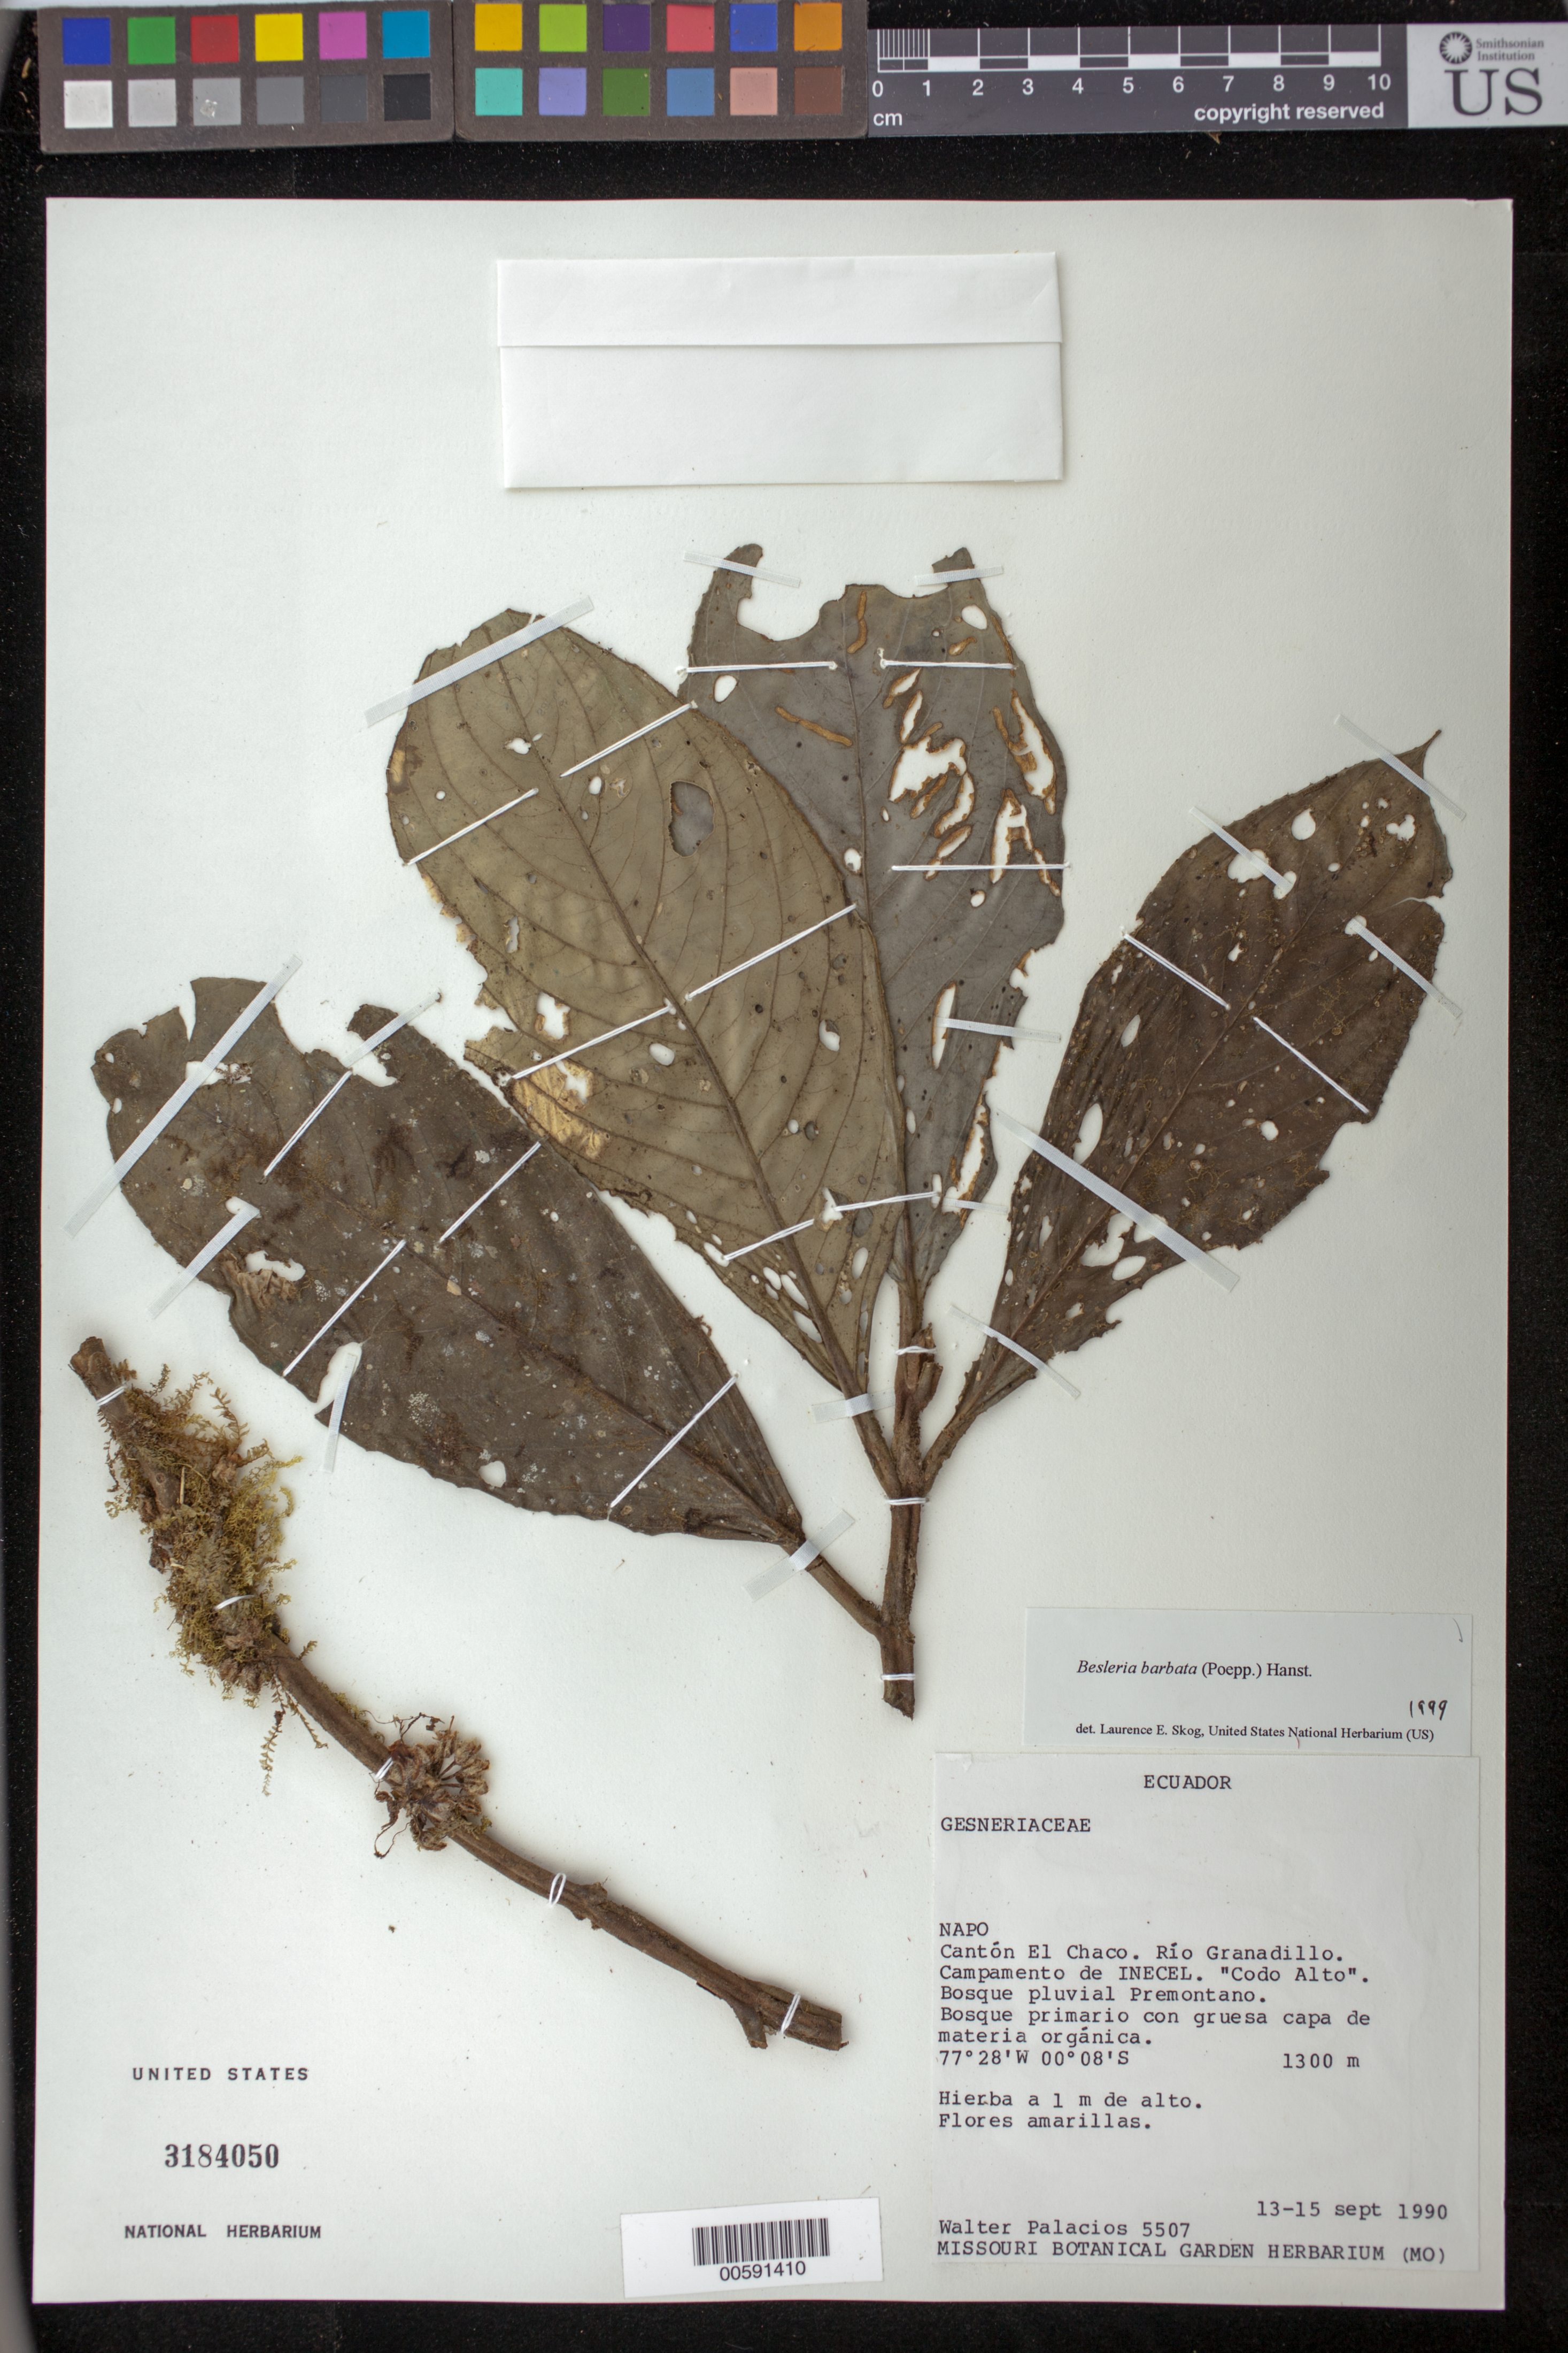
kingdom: Plantae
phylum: Tracheophyta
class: Magnoliopsida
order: Lamiales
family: Gesneriaceae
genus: Besleria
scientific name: Besleria barbata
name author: (Poepp.) Hanst.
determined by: Skog, Laurence E.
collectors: W. Palacios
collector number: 5507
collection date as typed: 13-15 Sep 1990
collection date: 1990-09-13/1990-09-15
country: Ecuador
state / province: Napo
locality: Cantón El Chaco; Río Granadillo, Campamento de INECEL; "Codo Alto"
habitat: Bosque pluvial premontano; bosque primario con gruesa capa de materia orgánica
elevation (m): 1300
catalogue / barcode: US 3184050